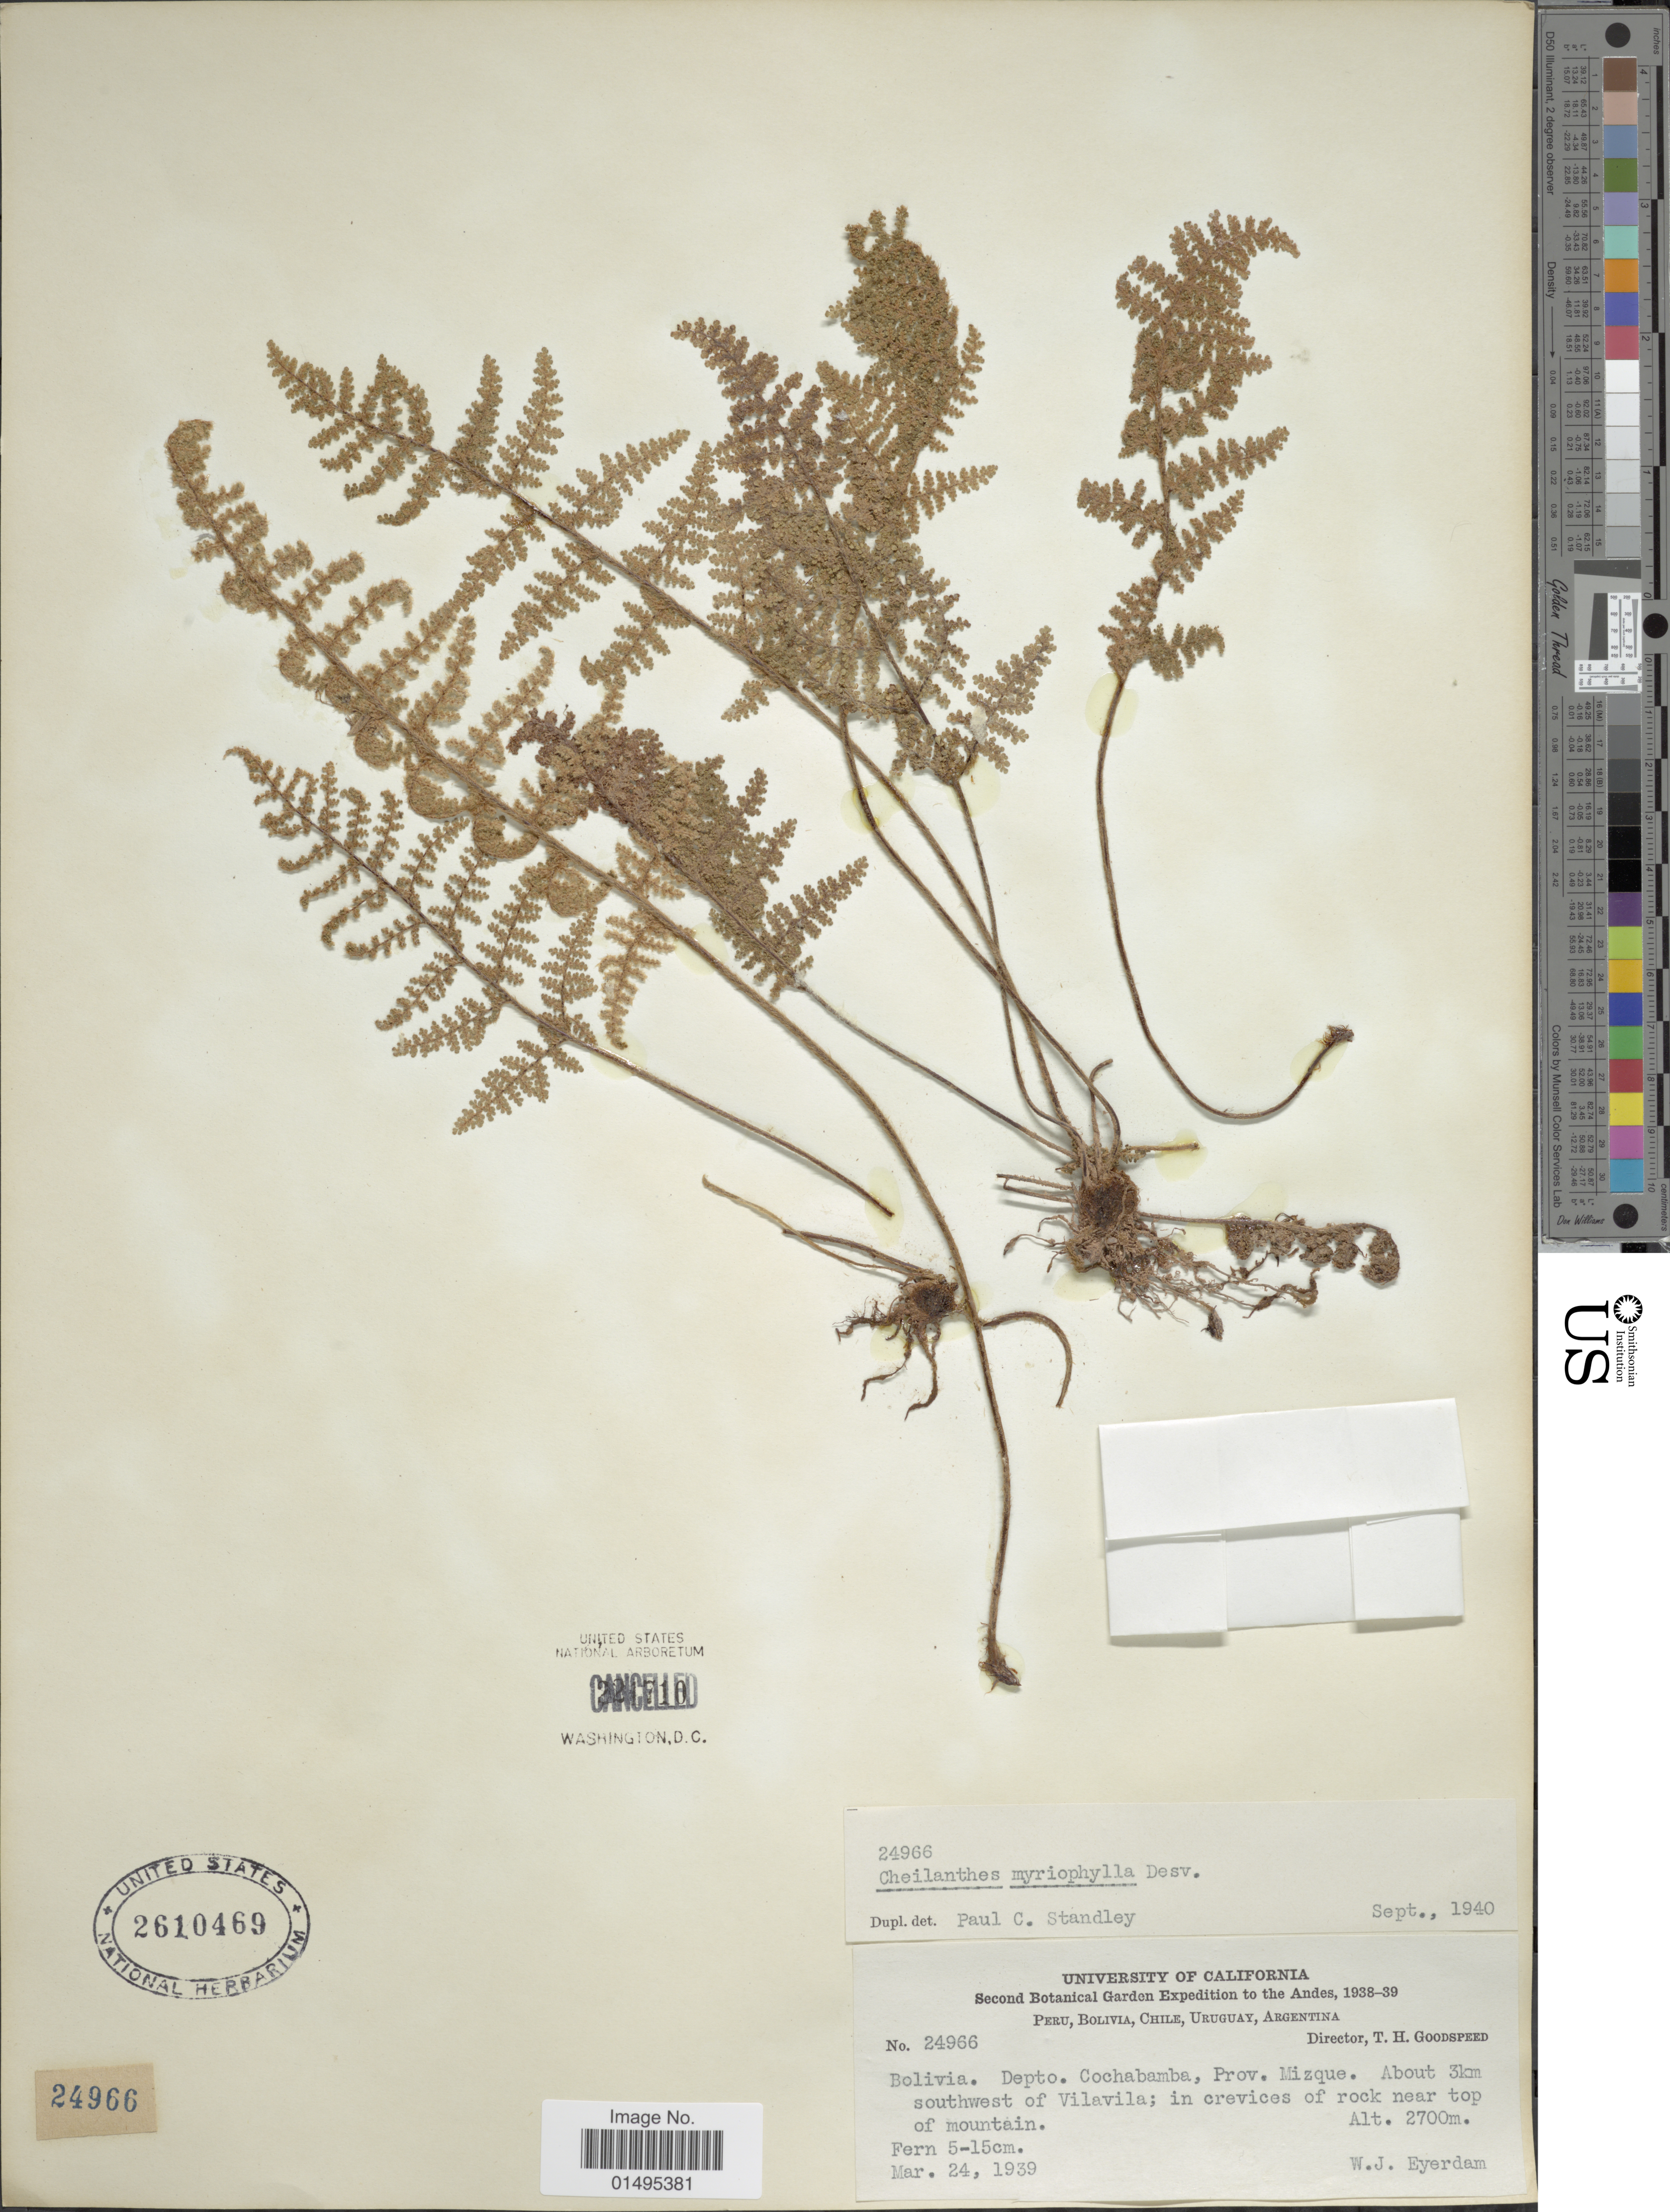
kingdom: Plantae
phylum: Tracheophyta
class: Polypodiopsida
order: Polypodiales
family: Pteridaceae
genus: Myriopteris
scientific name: Myriopteris myriophylla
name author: (Desv.) J. Sm.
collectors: W. J. Eyerdam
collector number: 24966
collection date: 1939-03-24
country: Bolivia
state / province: Cochabamba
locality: Bolivia. Depto. Cochabamba, prov. Mizque. About 3km southwest of Vilavila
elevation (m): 2700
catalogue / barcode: US 2610469